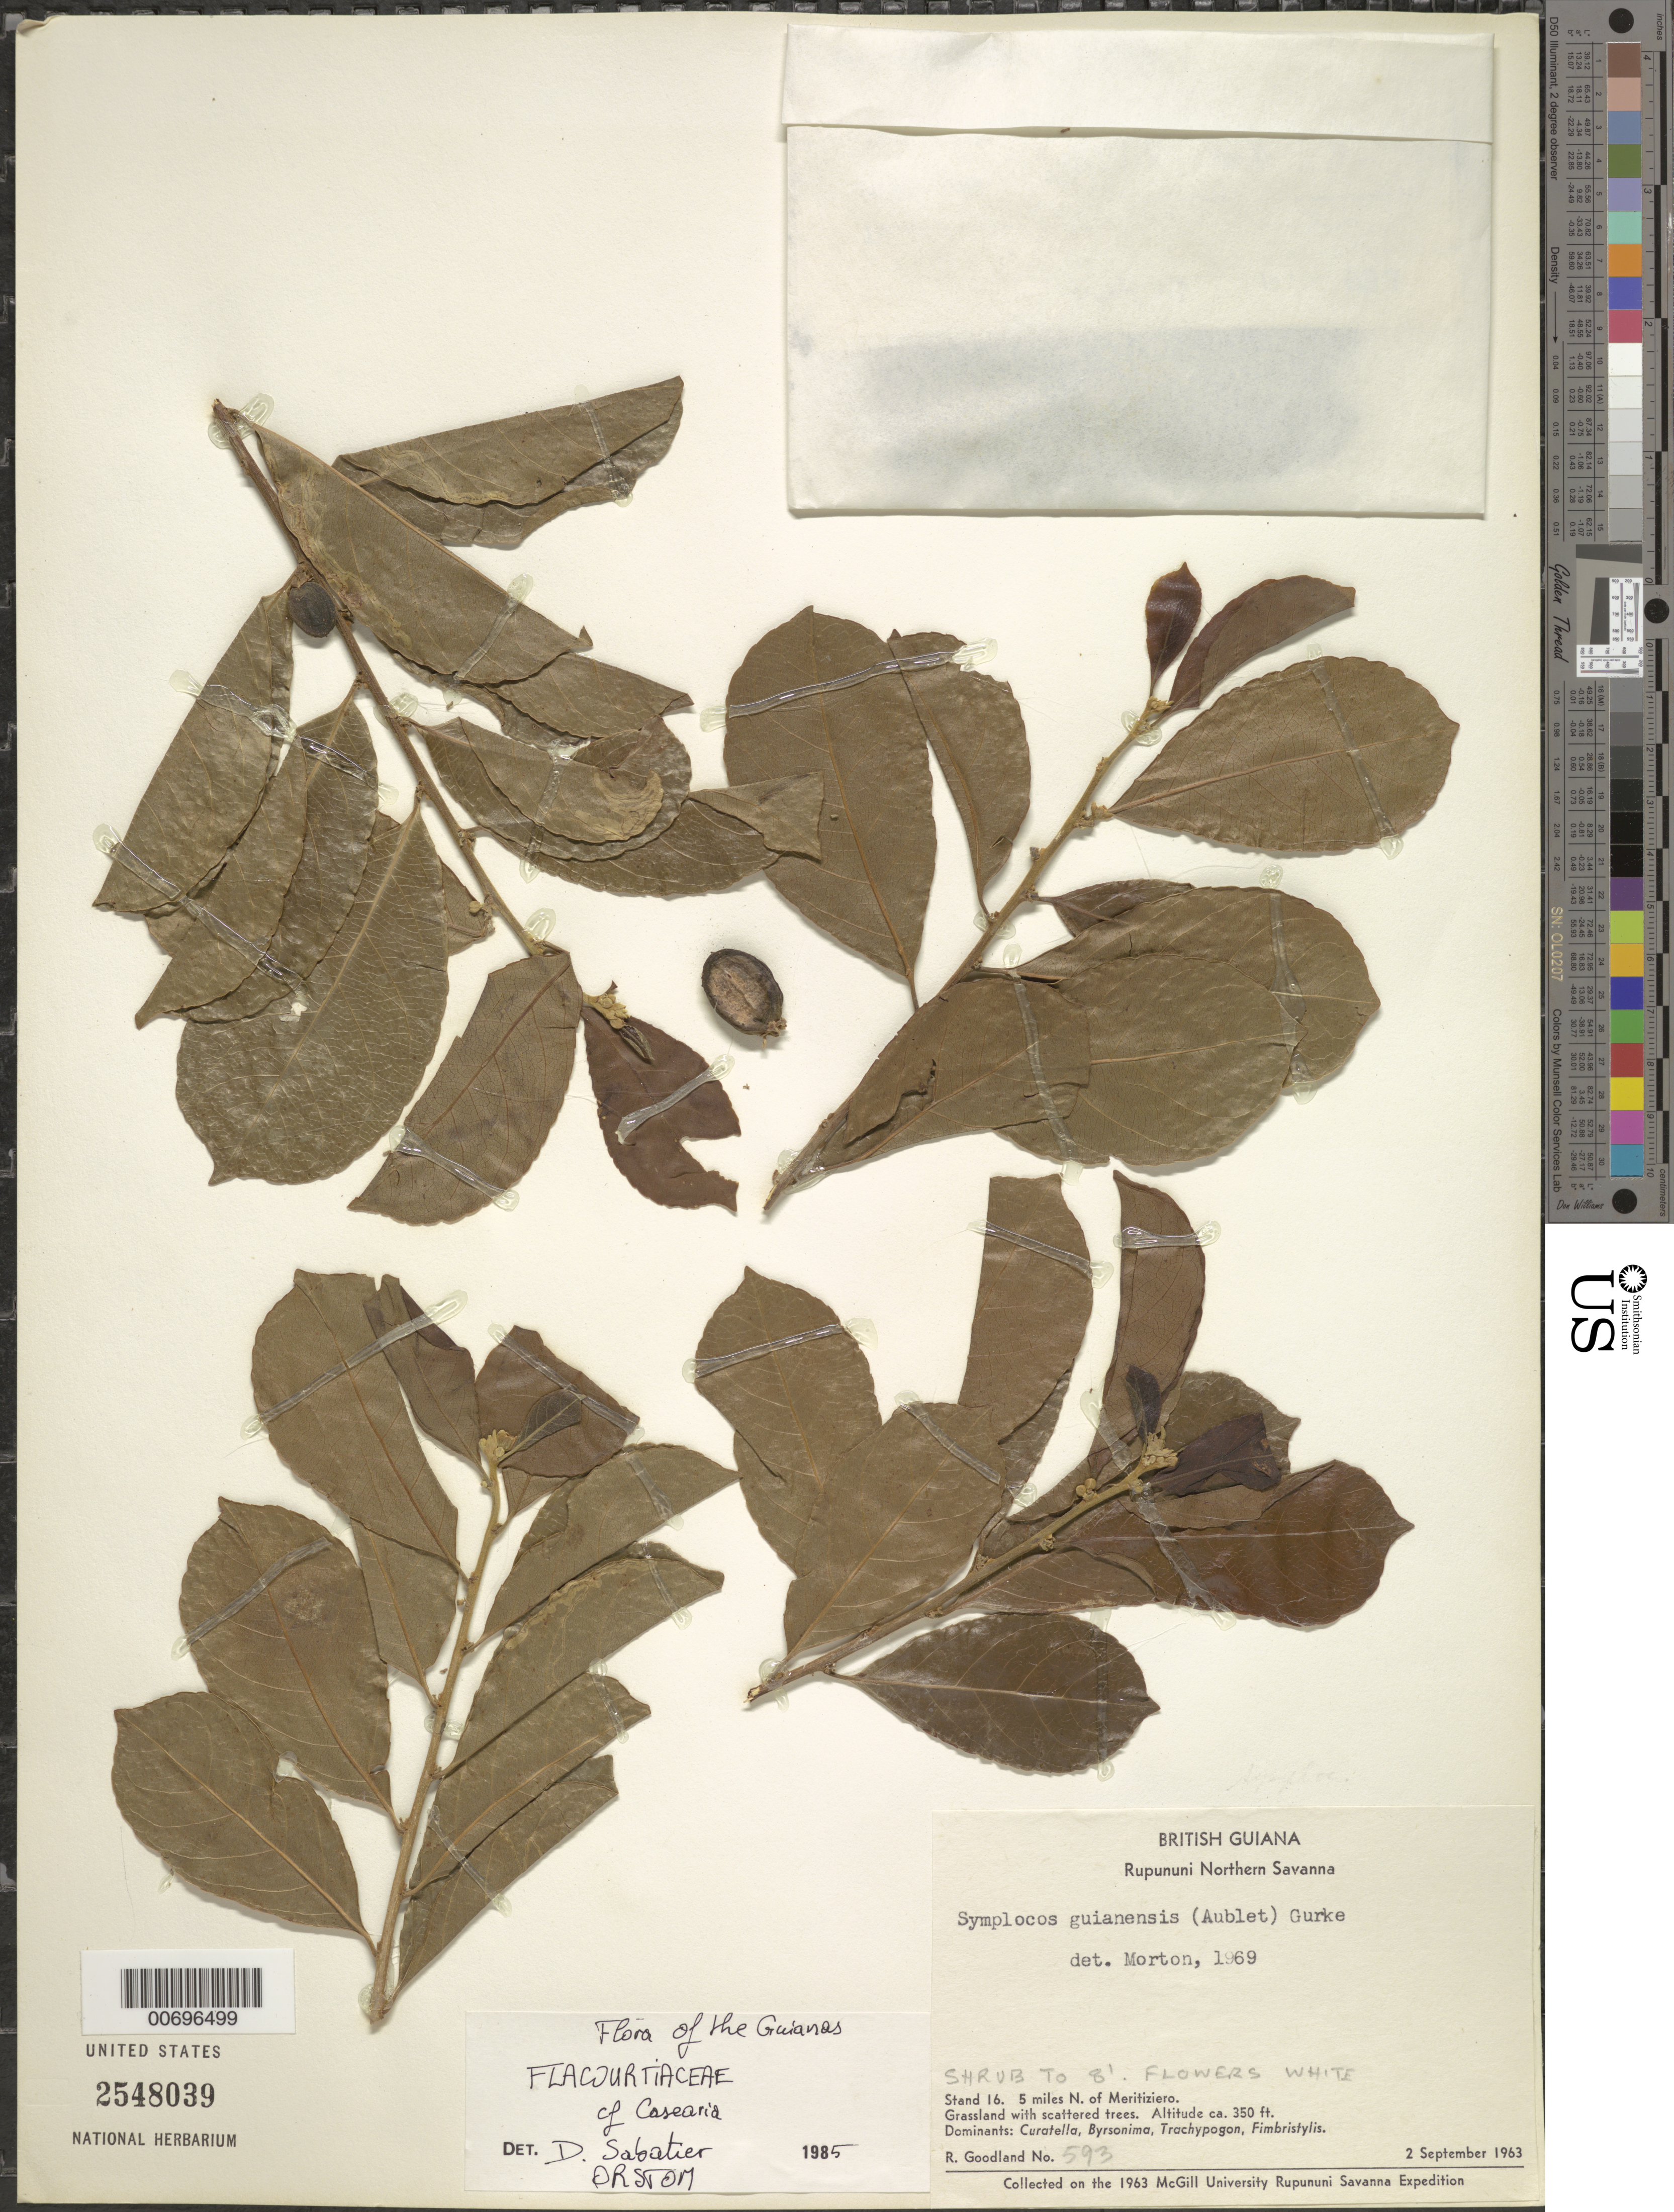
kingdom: Plantae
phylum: Tracheophyta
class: Magnoliopsida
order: Malpighiales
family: Salicaceae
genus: Casearia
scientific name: Casearia sp.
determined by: Sabatier, D.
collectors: R. Goodland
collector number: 593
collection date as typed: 2-Sep-63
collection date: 1963-09-02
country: Guyana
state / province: U. Takutu-U. Essequibo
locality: Rupununi Northern Savanna, Meritiziero, 5 mi N of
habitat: Grassland with scattered trees. Dominants: Curatella, Byrsonima, Trachypogon, Fimbristylis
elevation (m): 107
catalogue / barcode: US 2548039